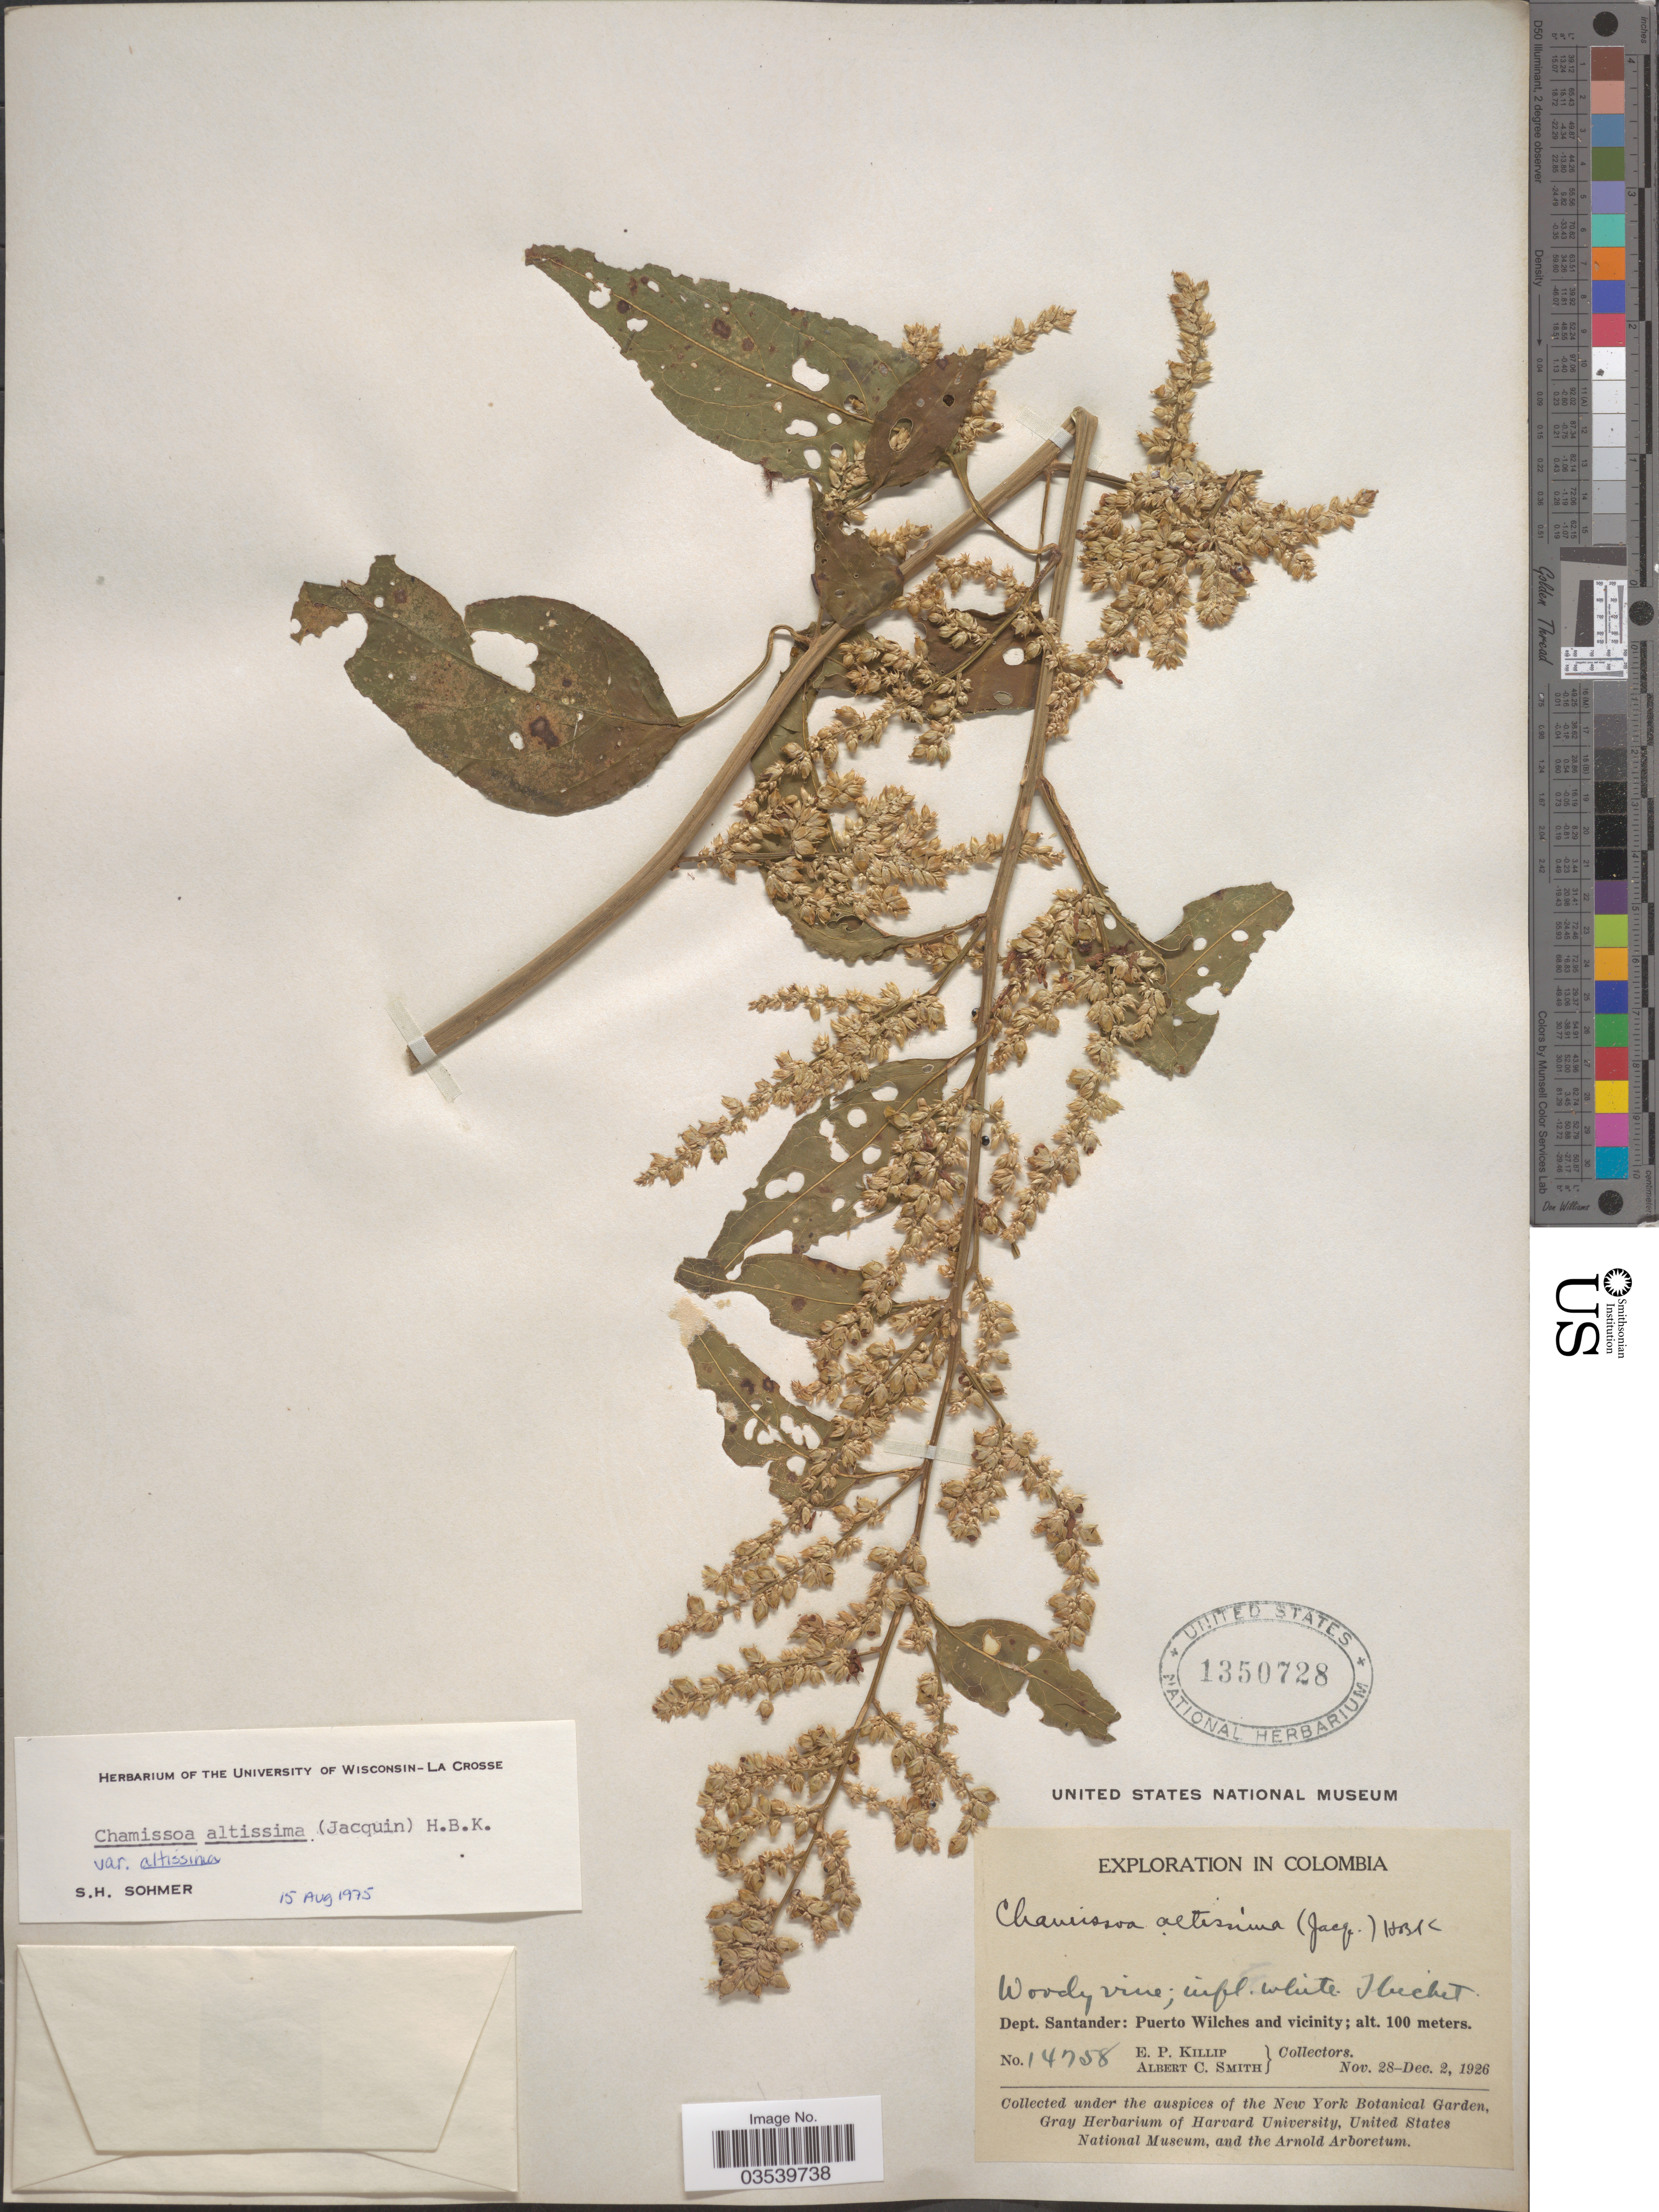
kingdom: Plantae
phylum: Tracheophyta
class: Magnoliopsida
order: Caryophyllales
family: Amaranthaceae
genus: Chamissoa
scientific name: Chamissoa altissima var. altissima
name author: (Jacq.) Kunth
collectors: E. P. Killip & A. C. Smith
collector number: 14758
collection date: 1926-11-28/1926-12-02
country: Colombia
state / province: Santander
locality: Dept. Santander: Puerto Wilches and vicinity.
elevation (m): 100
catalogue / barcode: US 1350728